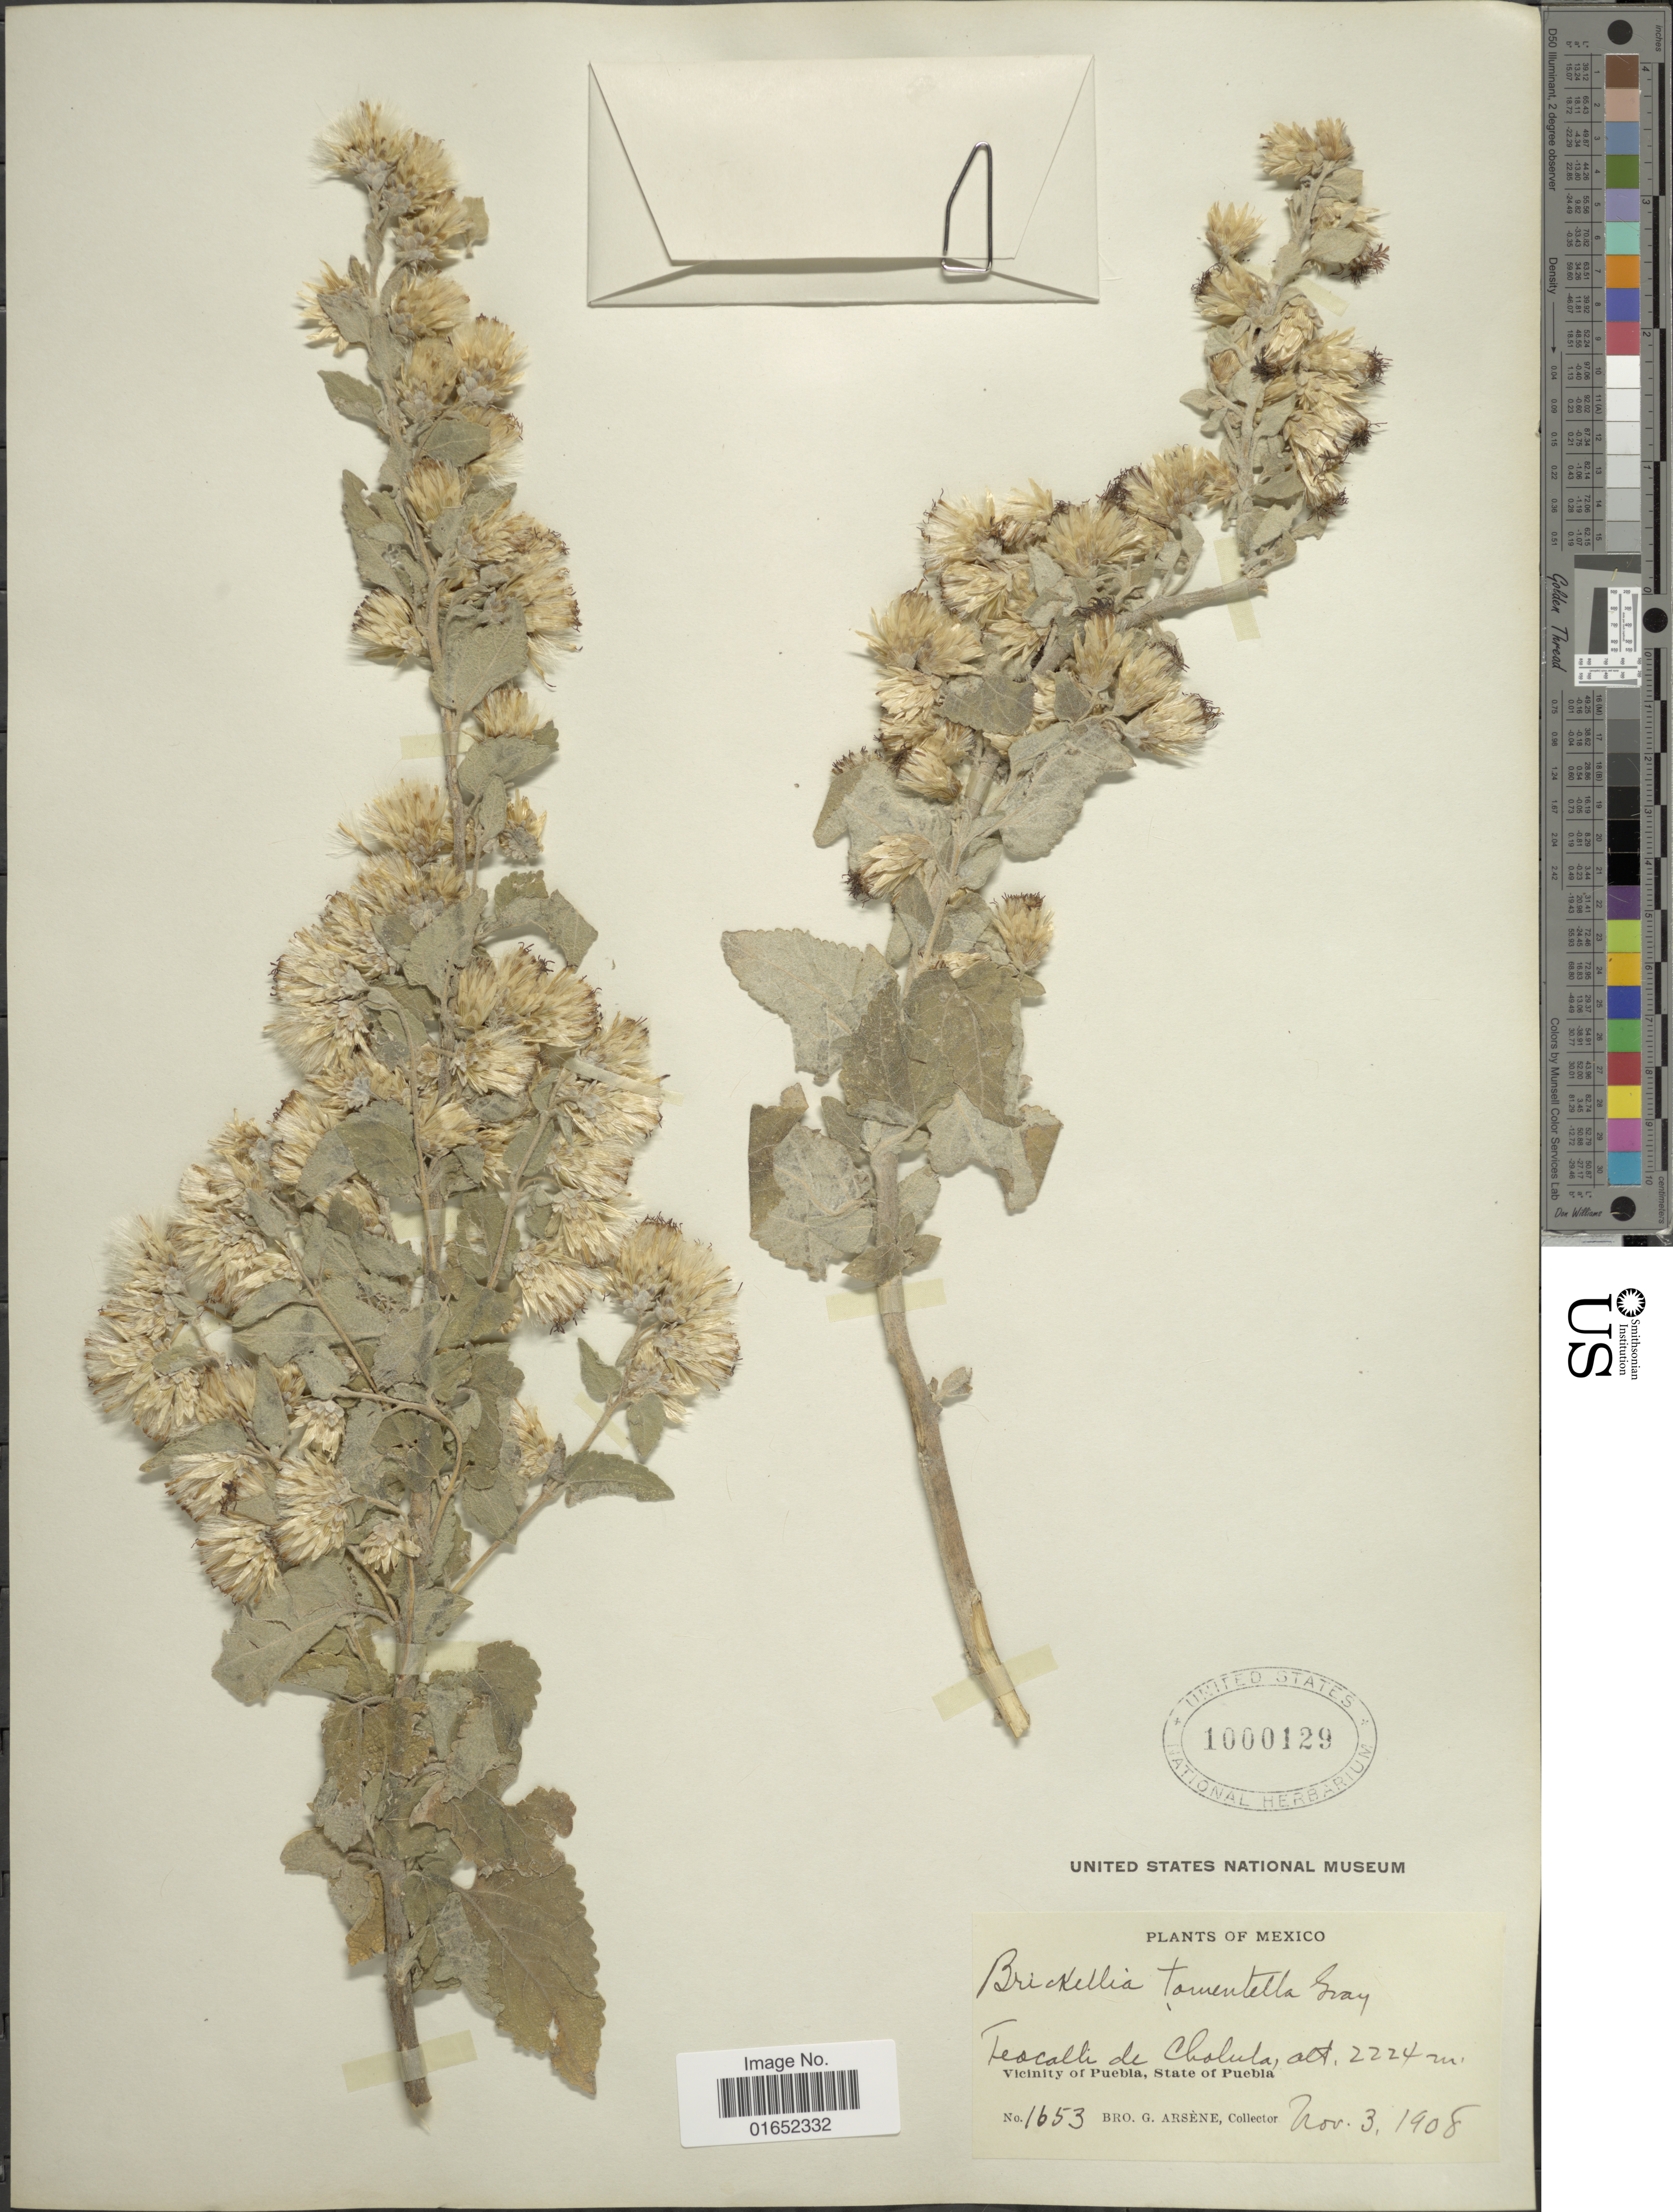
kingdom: Plantae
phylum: Tracheophyta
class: Magnoliopsida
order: Asterales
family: Asteraceae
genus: Brickellia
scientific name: Brickellia tomentella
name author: A. Gray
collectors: Bro. G. Arsène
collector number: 1653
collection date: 1908-11-03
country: Mexico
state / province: Puebla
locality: Teocalli de Cholula, Vicinity of Puebla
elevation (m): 2224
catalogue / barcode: US 1000129